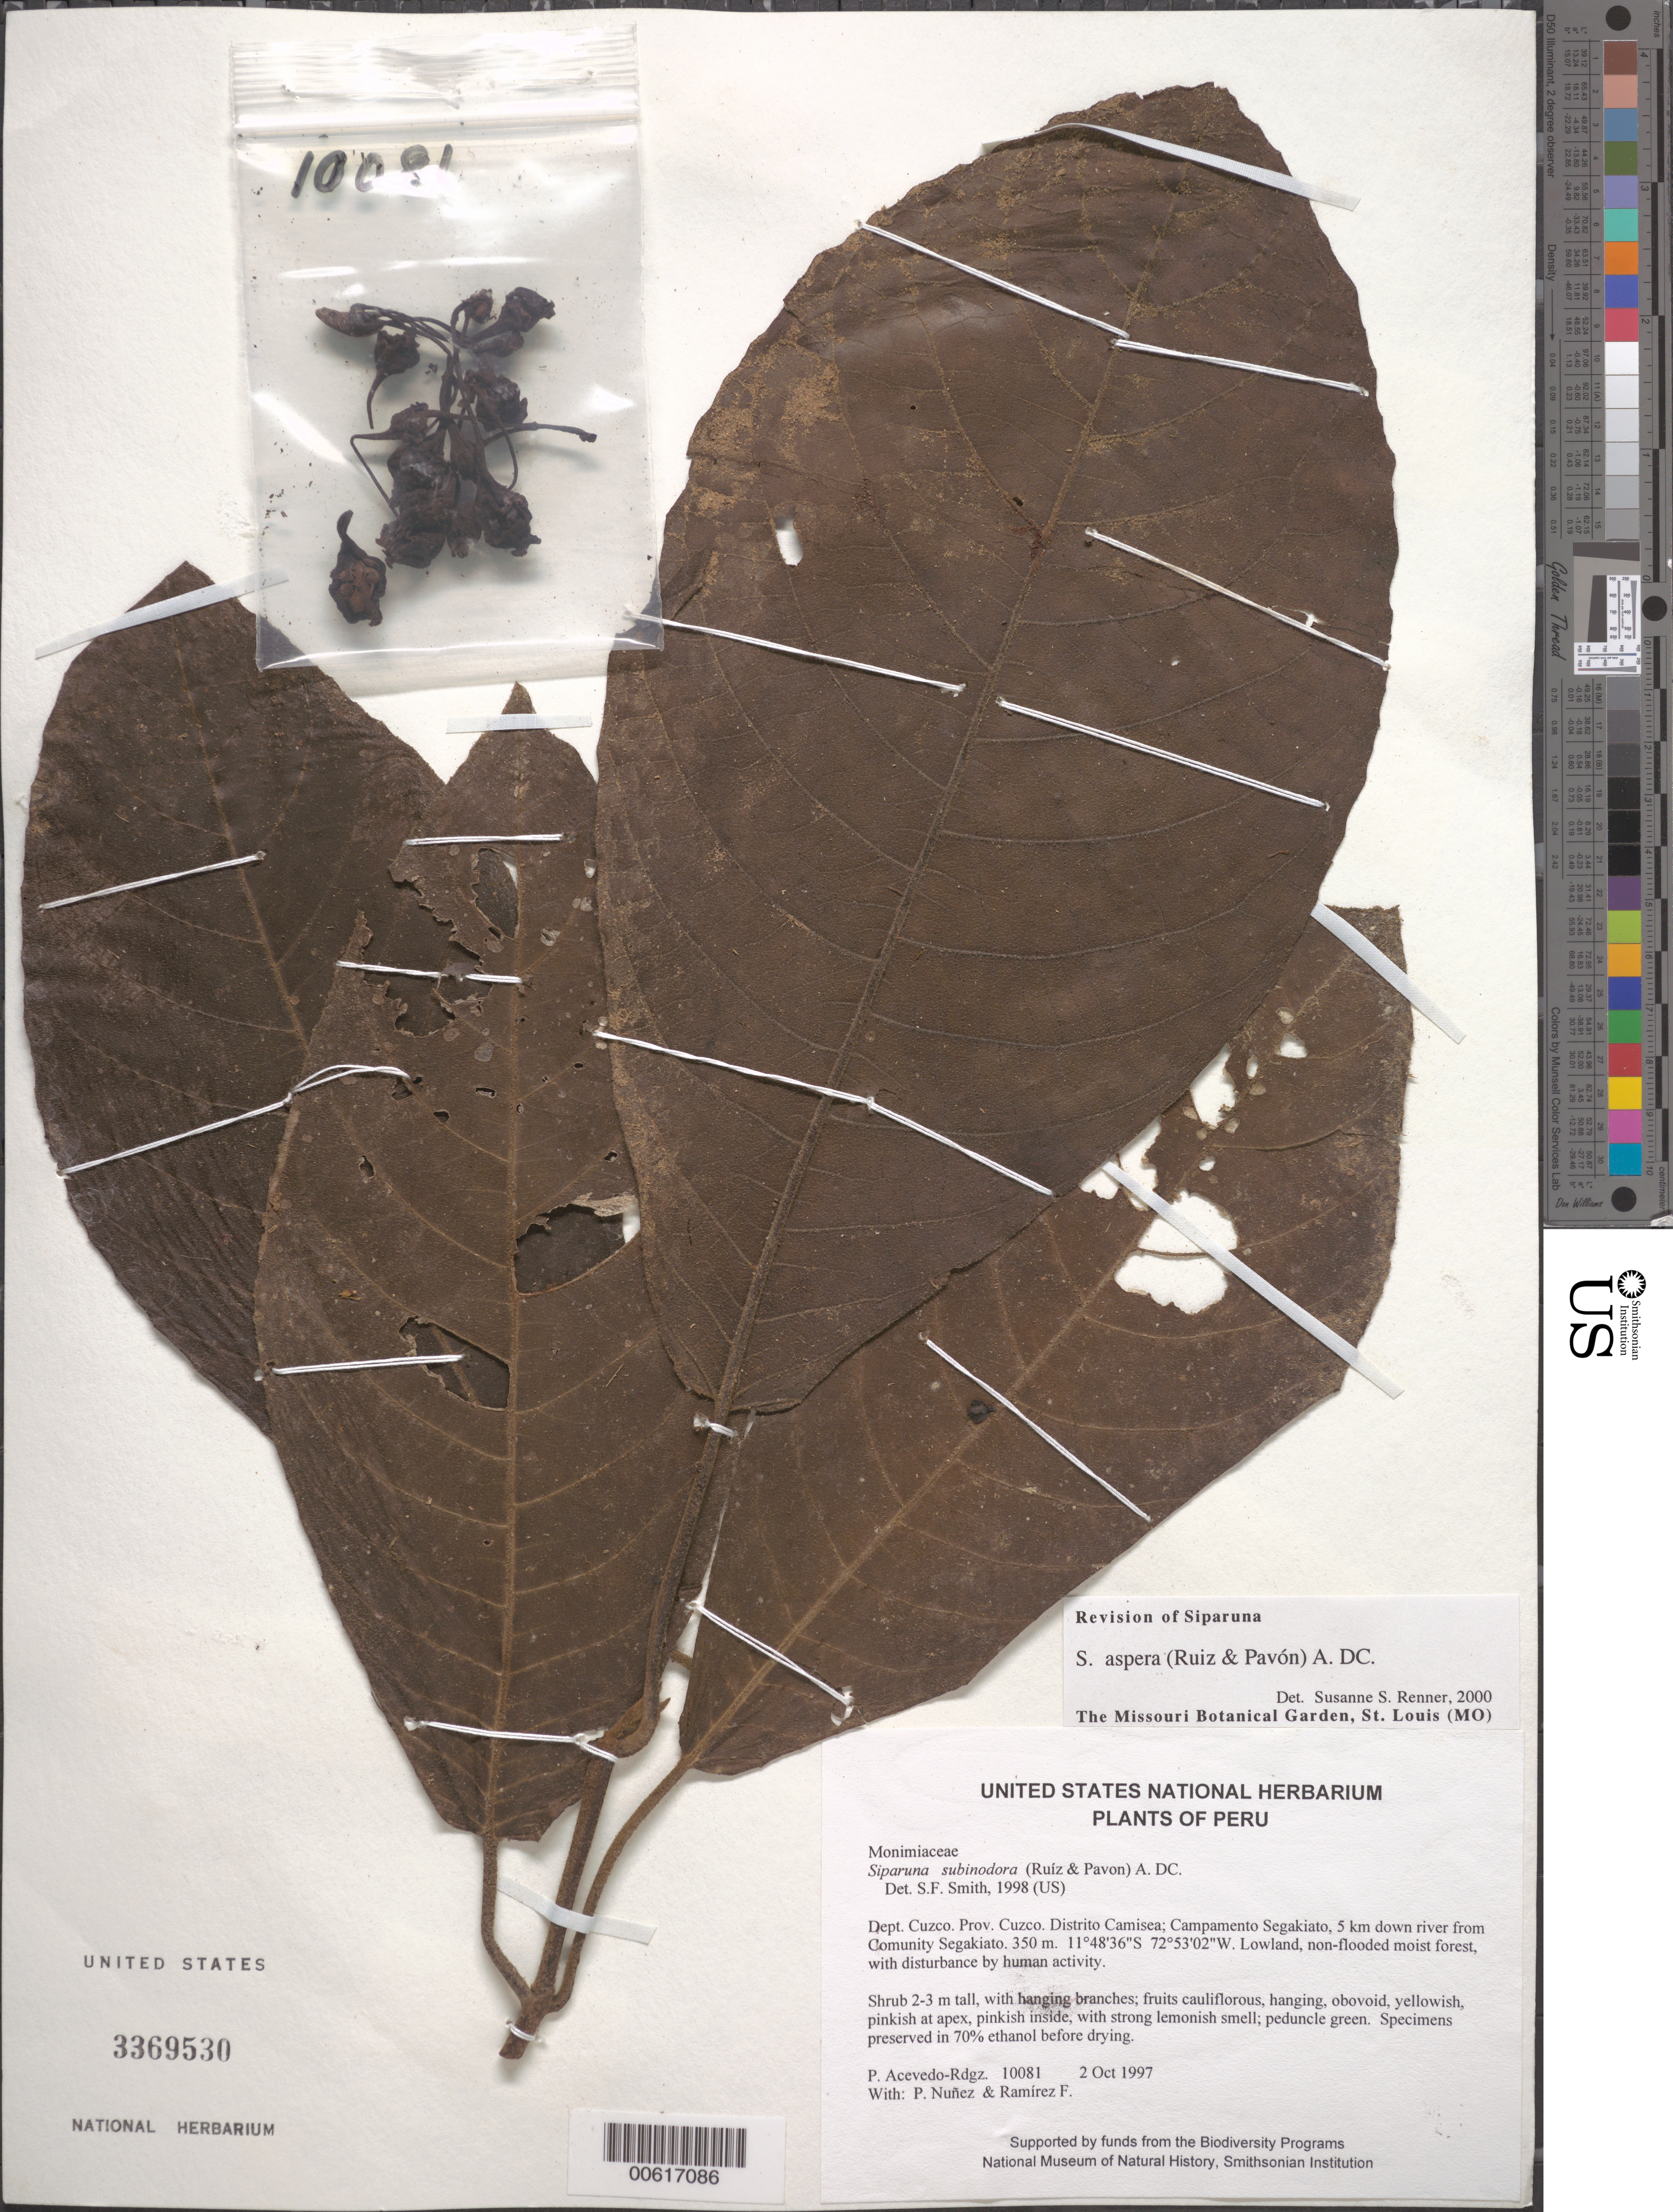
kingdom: Plantae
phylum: Tracheophyta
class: Magnoliopsida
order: Laurales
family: Siparunaceae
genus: Siparuna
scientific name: Siparuna subinodora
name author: (Ruiz & Pav.) A. DC.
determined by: Smith, Stephen F., (US), NMNH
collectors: P. Acevedo-Rodr., P. Nuñez V. & F. Ramirez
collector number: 10081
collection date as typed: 02 Oct 1997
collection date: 1997-10-02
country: Peru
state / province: Cusco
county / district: Cusco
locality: Distrito Camisea; Campamento Segakiato, 5 km down river from Comunity Segakiato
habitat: Lowland, non-flooded moist forest, with disturbance by human activity.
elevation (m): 350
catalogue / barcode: US 3369530